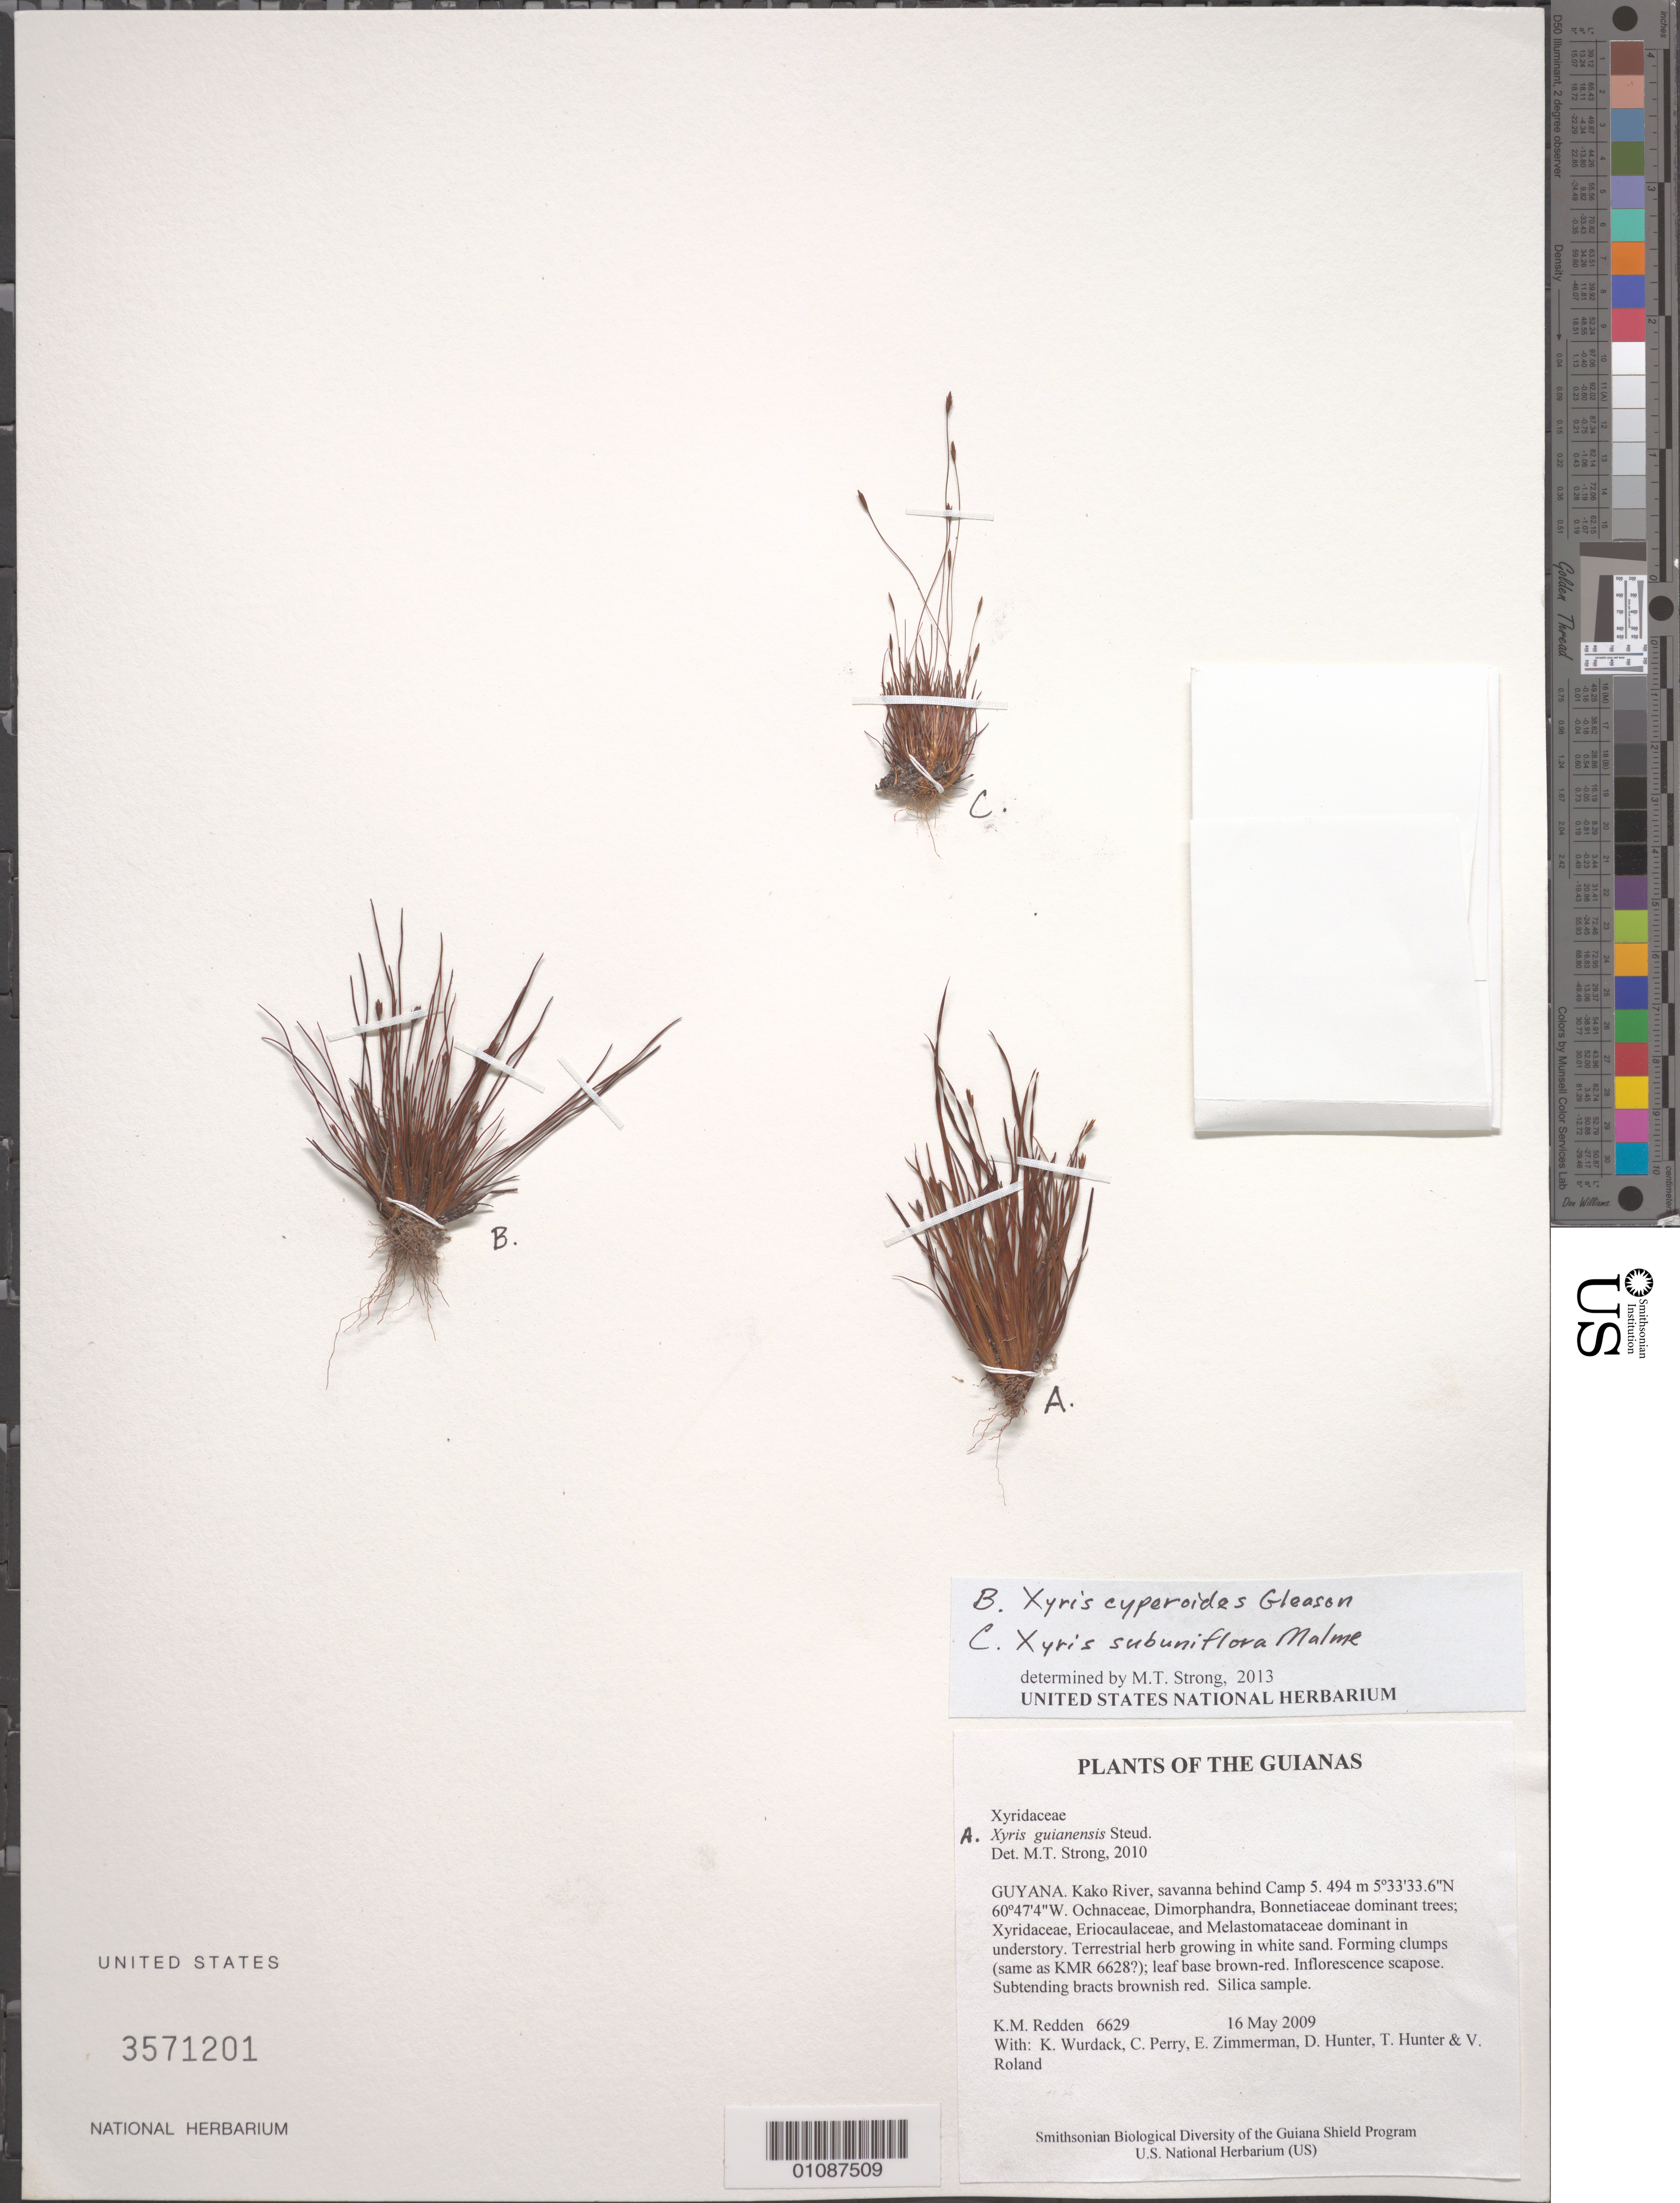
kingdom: Plantae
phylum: Tracheophyta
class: Liliopsida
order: Poales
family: Xyridaceae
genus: Xyris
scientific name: Xyris guianensis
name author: Steud.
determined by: Strong, M. T., (US), Smithsonian Institution - National Museum of Natural History (UNITED STATES)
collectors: K. M. Redden, K. Wurdack, C. Perry, E. Zimmerman, D. Hunter, T. Hunter & V. Roland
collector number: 6629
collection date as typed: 16 May 2009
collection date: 2009-05-16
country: Guyana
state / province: Cuyuni-Mazaruni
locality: Kako River, savanna behind Camp 5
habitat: Ochnaceae, Dimorphandra, Bonnetiaceae dominant trees; Xyridaceae, Eriocaulaceae, and Melastomataceae dominant in understory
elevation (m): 494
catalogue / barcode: US 3571201